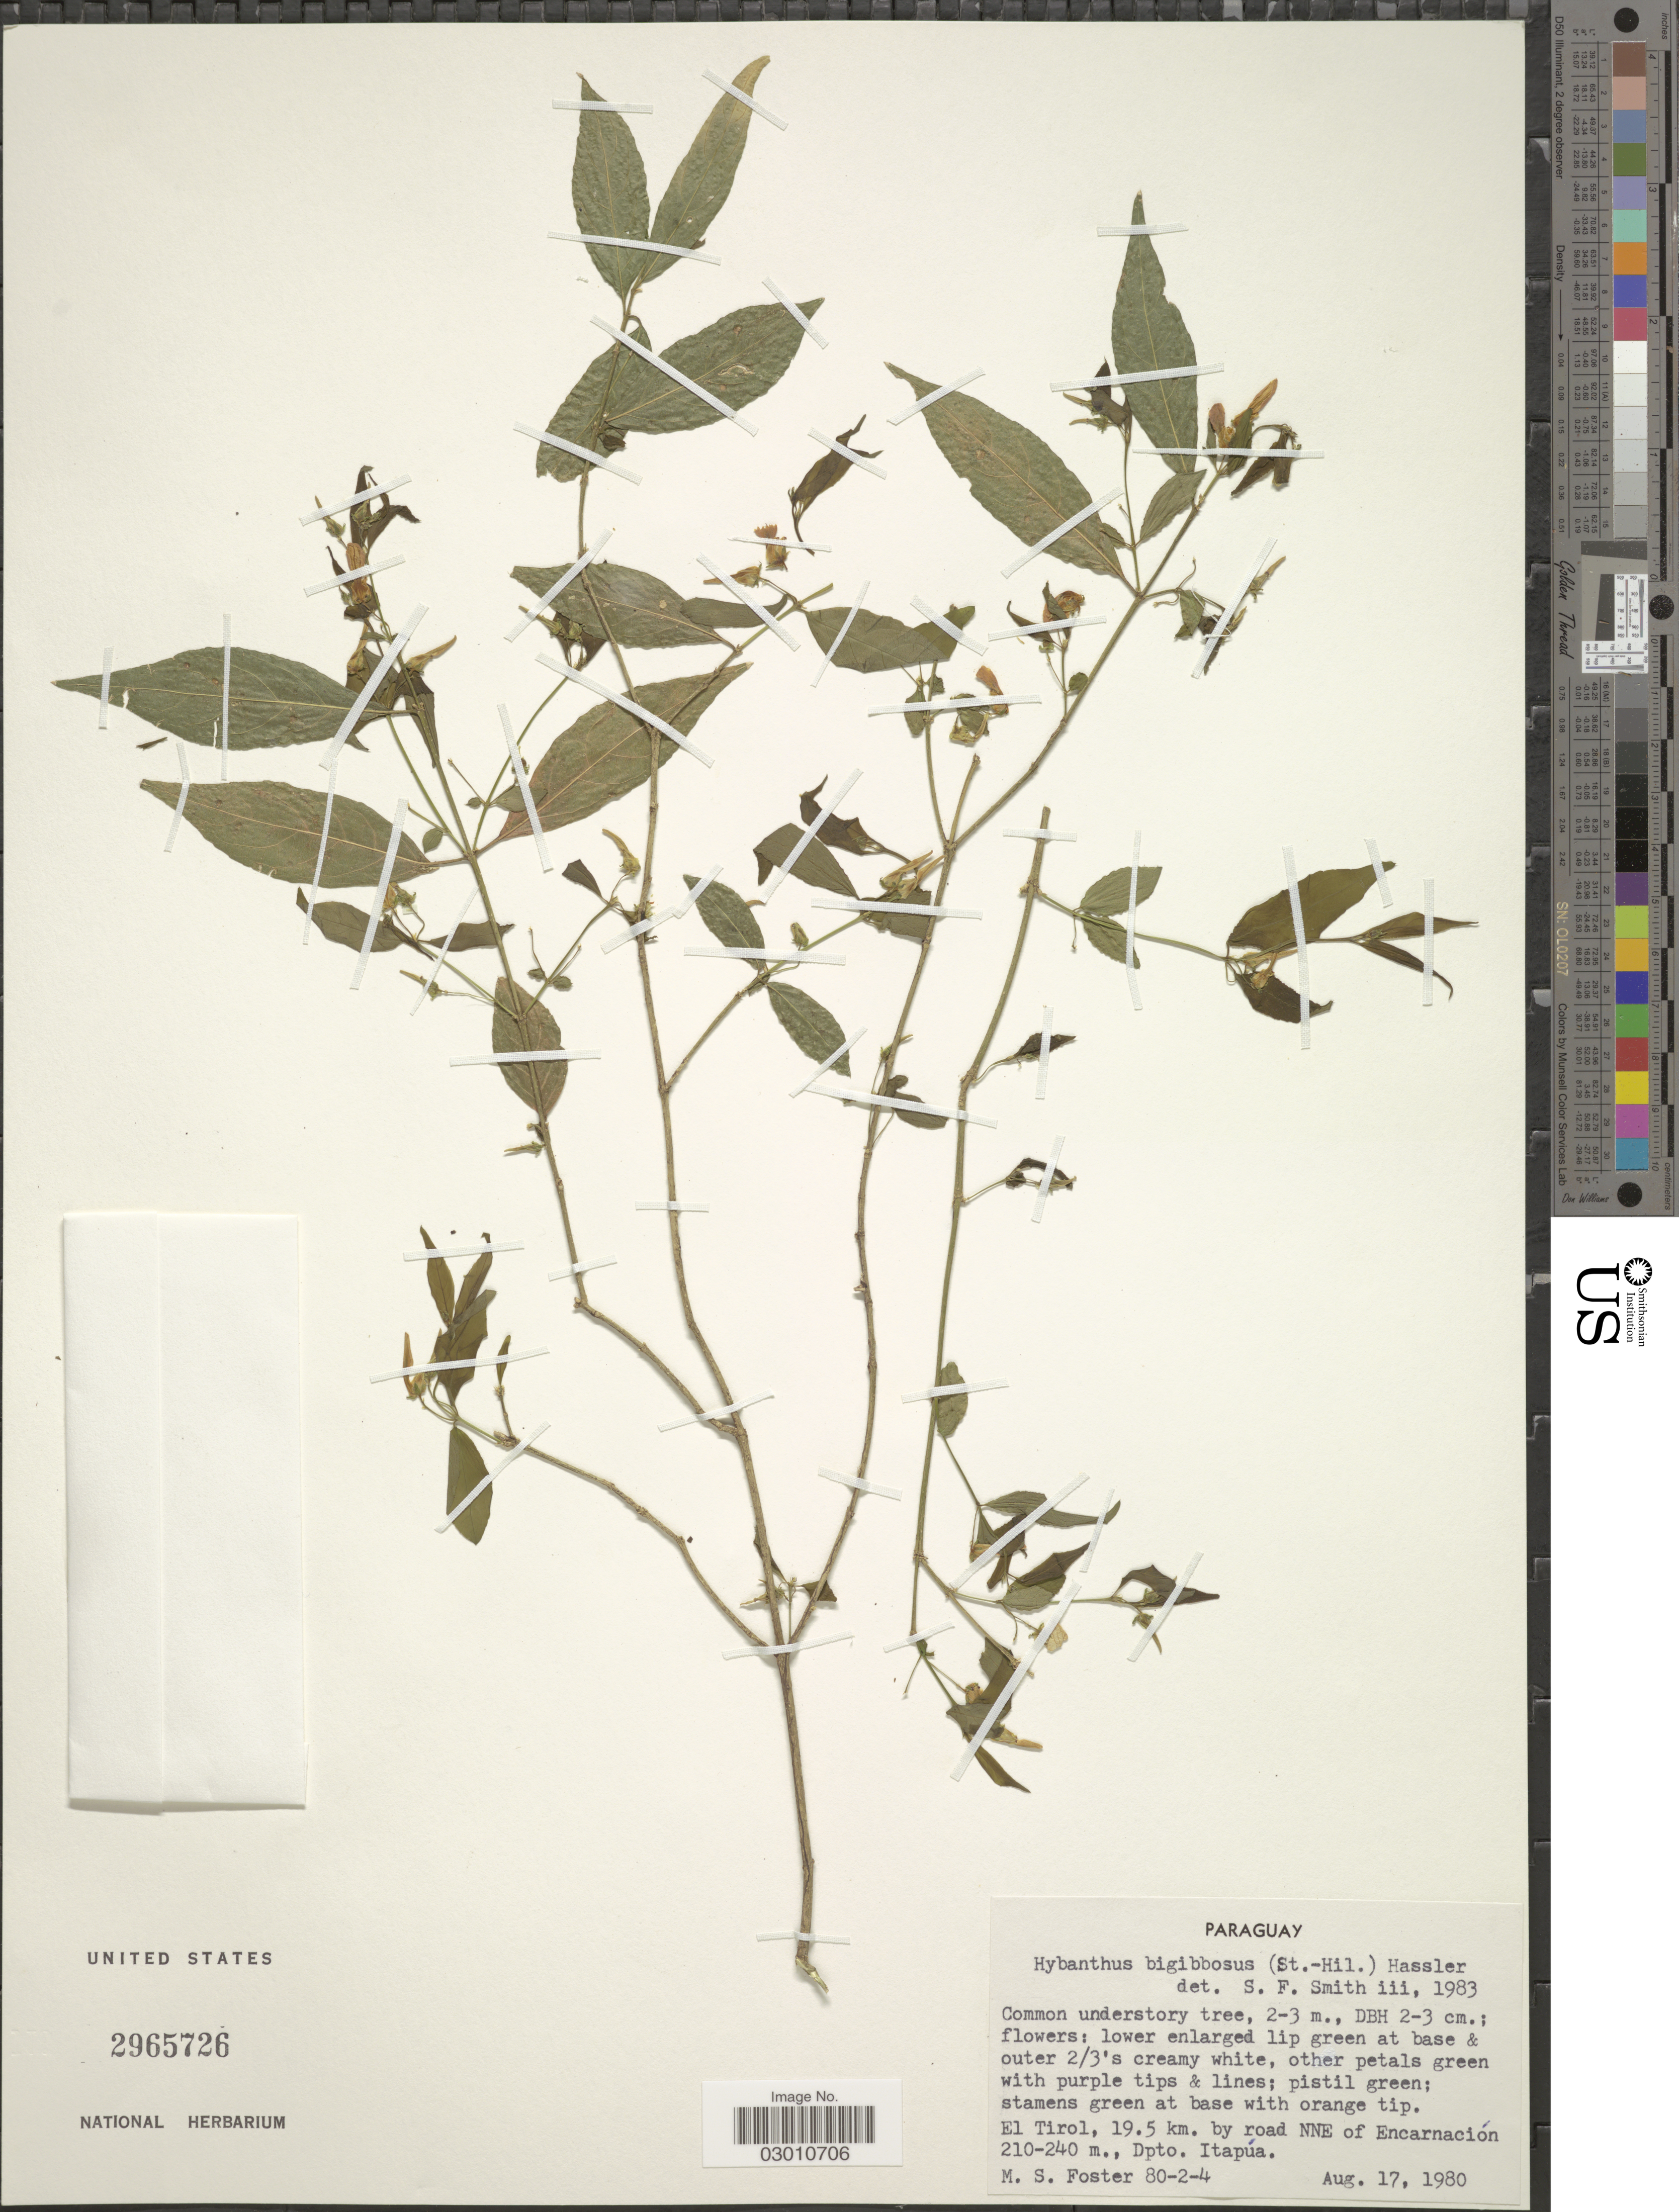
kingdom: Plantae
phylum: Tracheophyta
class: Magnoliopsida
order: Malpighiales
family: Violaceae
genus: Pombalia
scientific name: Pombalia bigibbosa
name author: (A. St.-Hil.) Paula-Souza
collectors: M. Foster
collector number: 80-2-4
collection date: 1980-08-17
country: Paraguay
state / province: Itapua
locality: El Tirol, 19.5 km. by road NNE of Encarnación. Dpto. Itapúa.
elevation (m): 210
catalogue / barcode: US 2965726